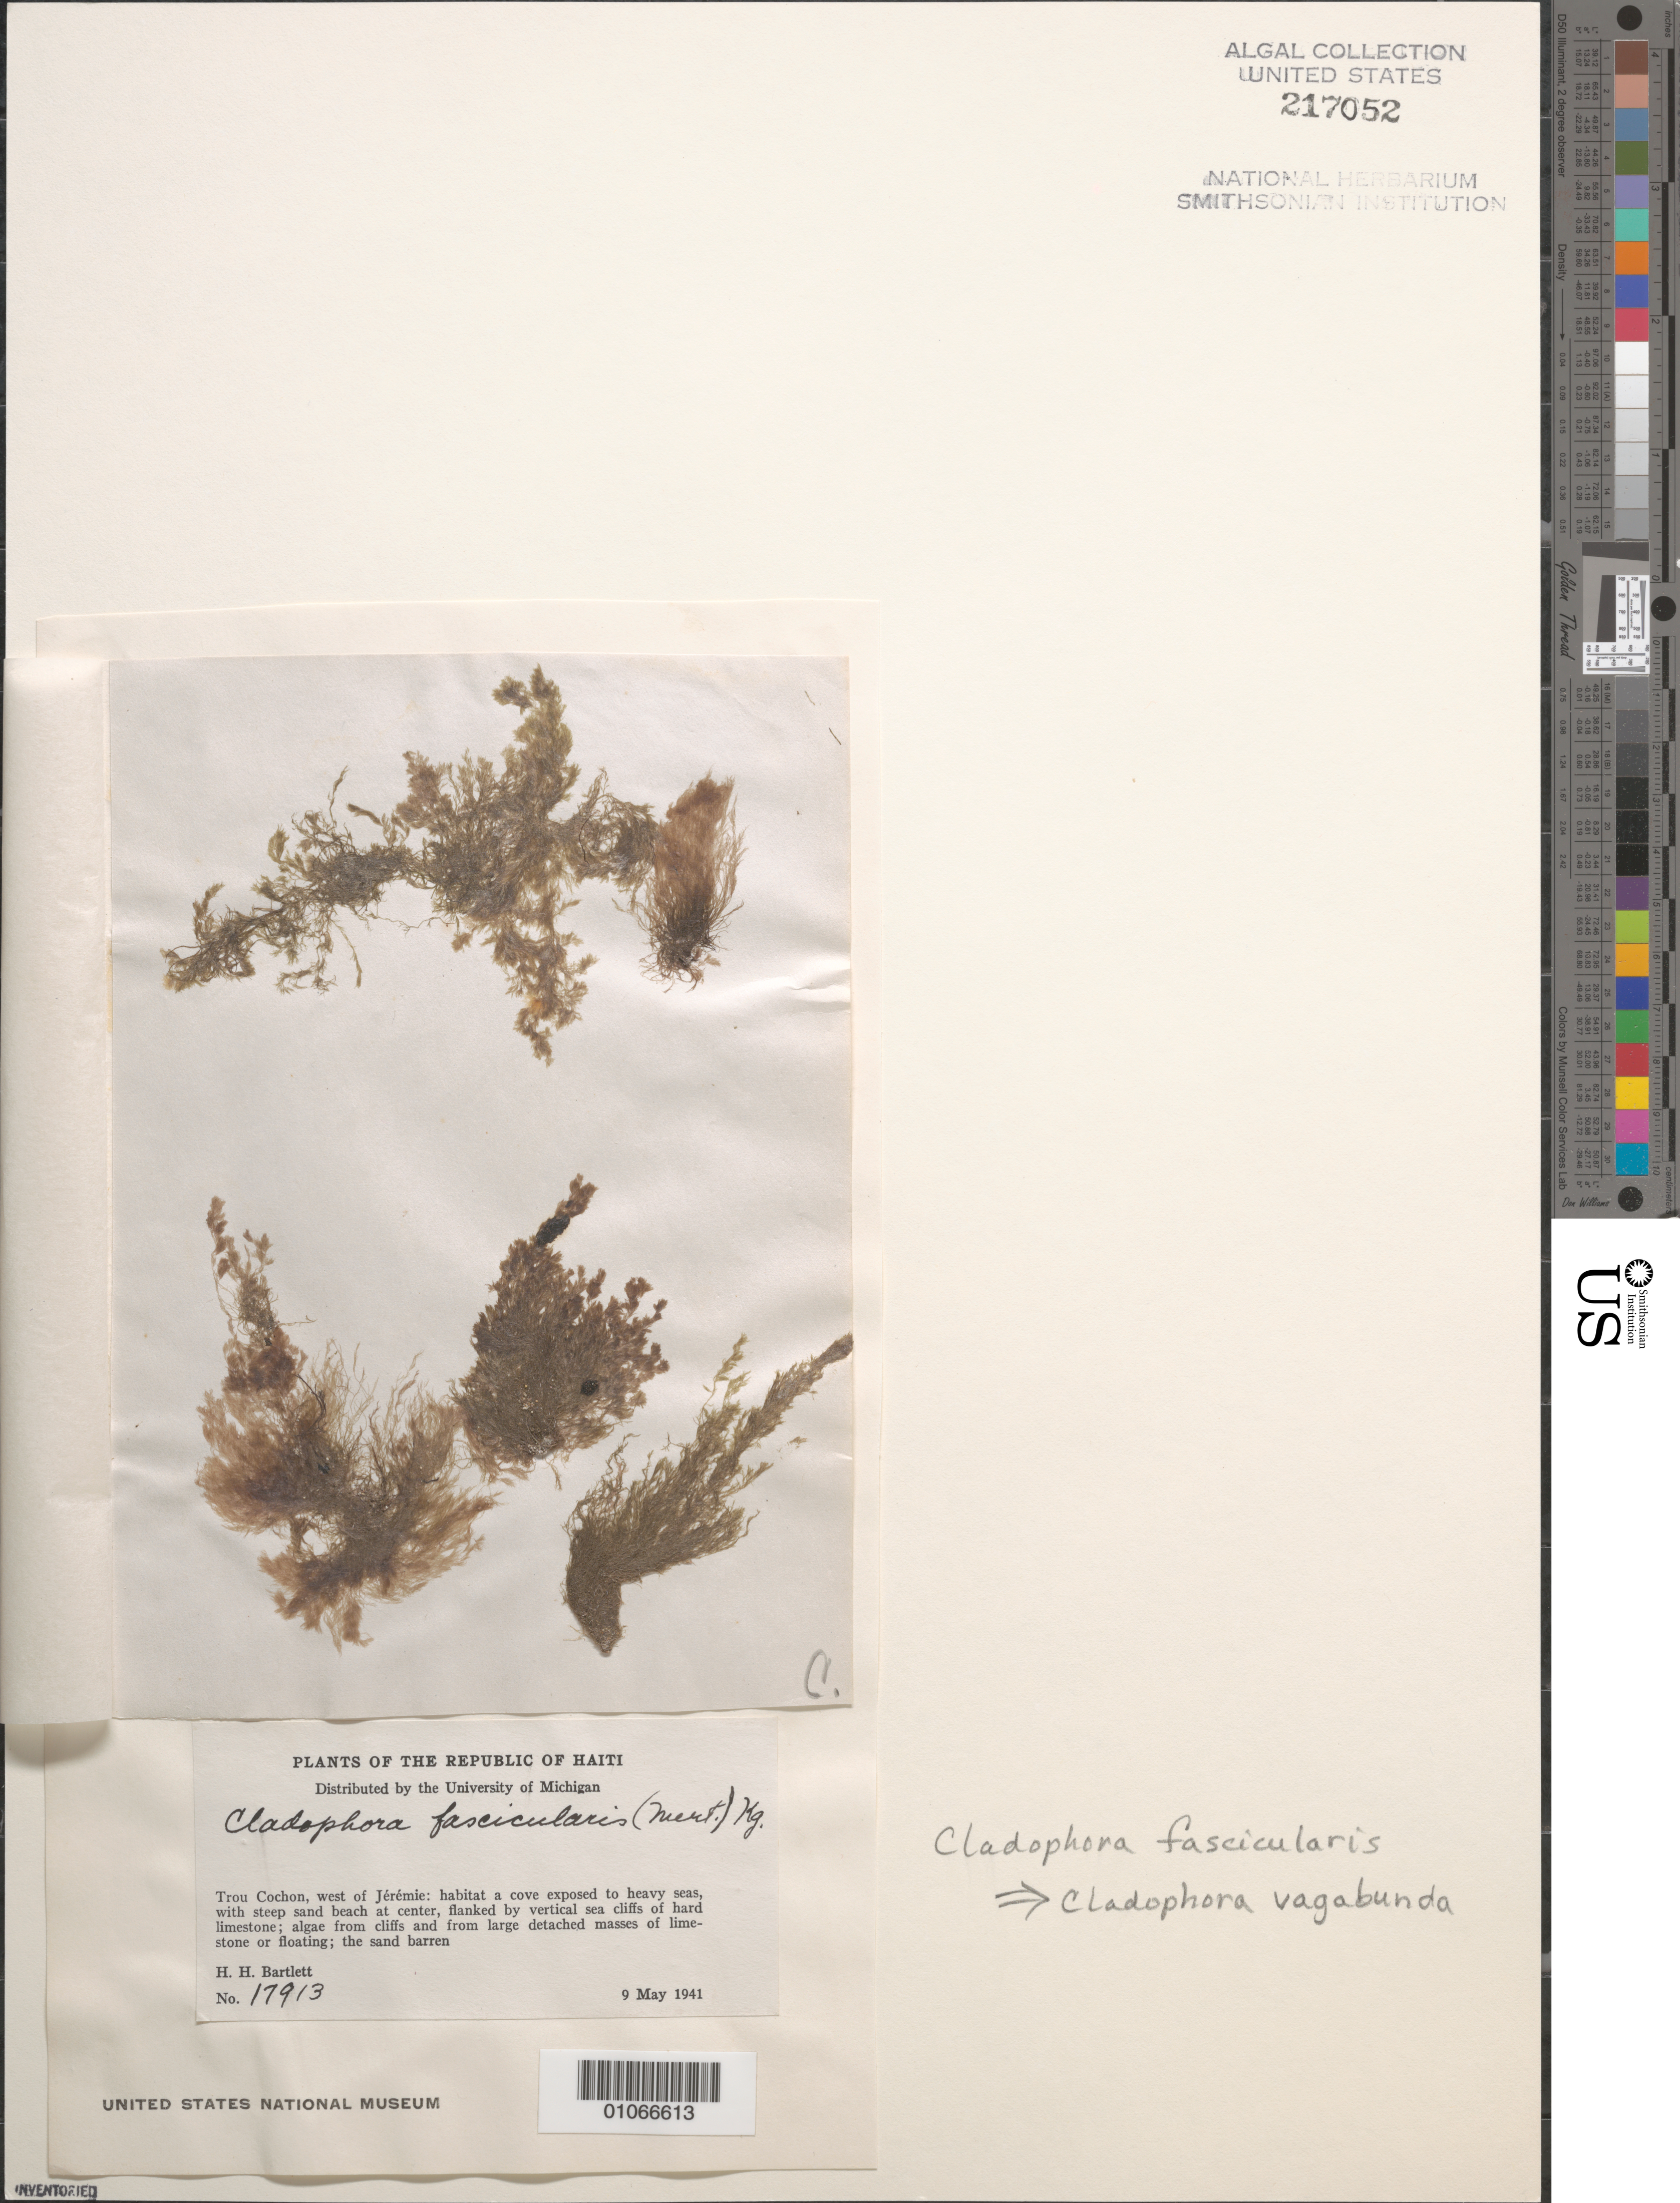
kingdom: Plantae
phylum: Chlorophyta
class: Ulvophyceae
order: Cladophorales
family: Cladophoraceae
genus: Cladophora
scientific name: Cladophora vagabunda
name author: (L.) C. Hoek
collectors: H. H. Bartlett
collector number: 17913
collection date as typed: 09 May 1941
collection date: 1941-05-09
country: Haiti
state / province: Sud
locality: Trou Cochon, west of Jeremie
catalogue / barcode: US 217052